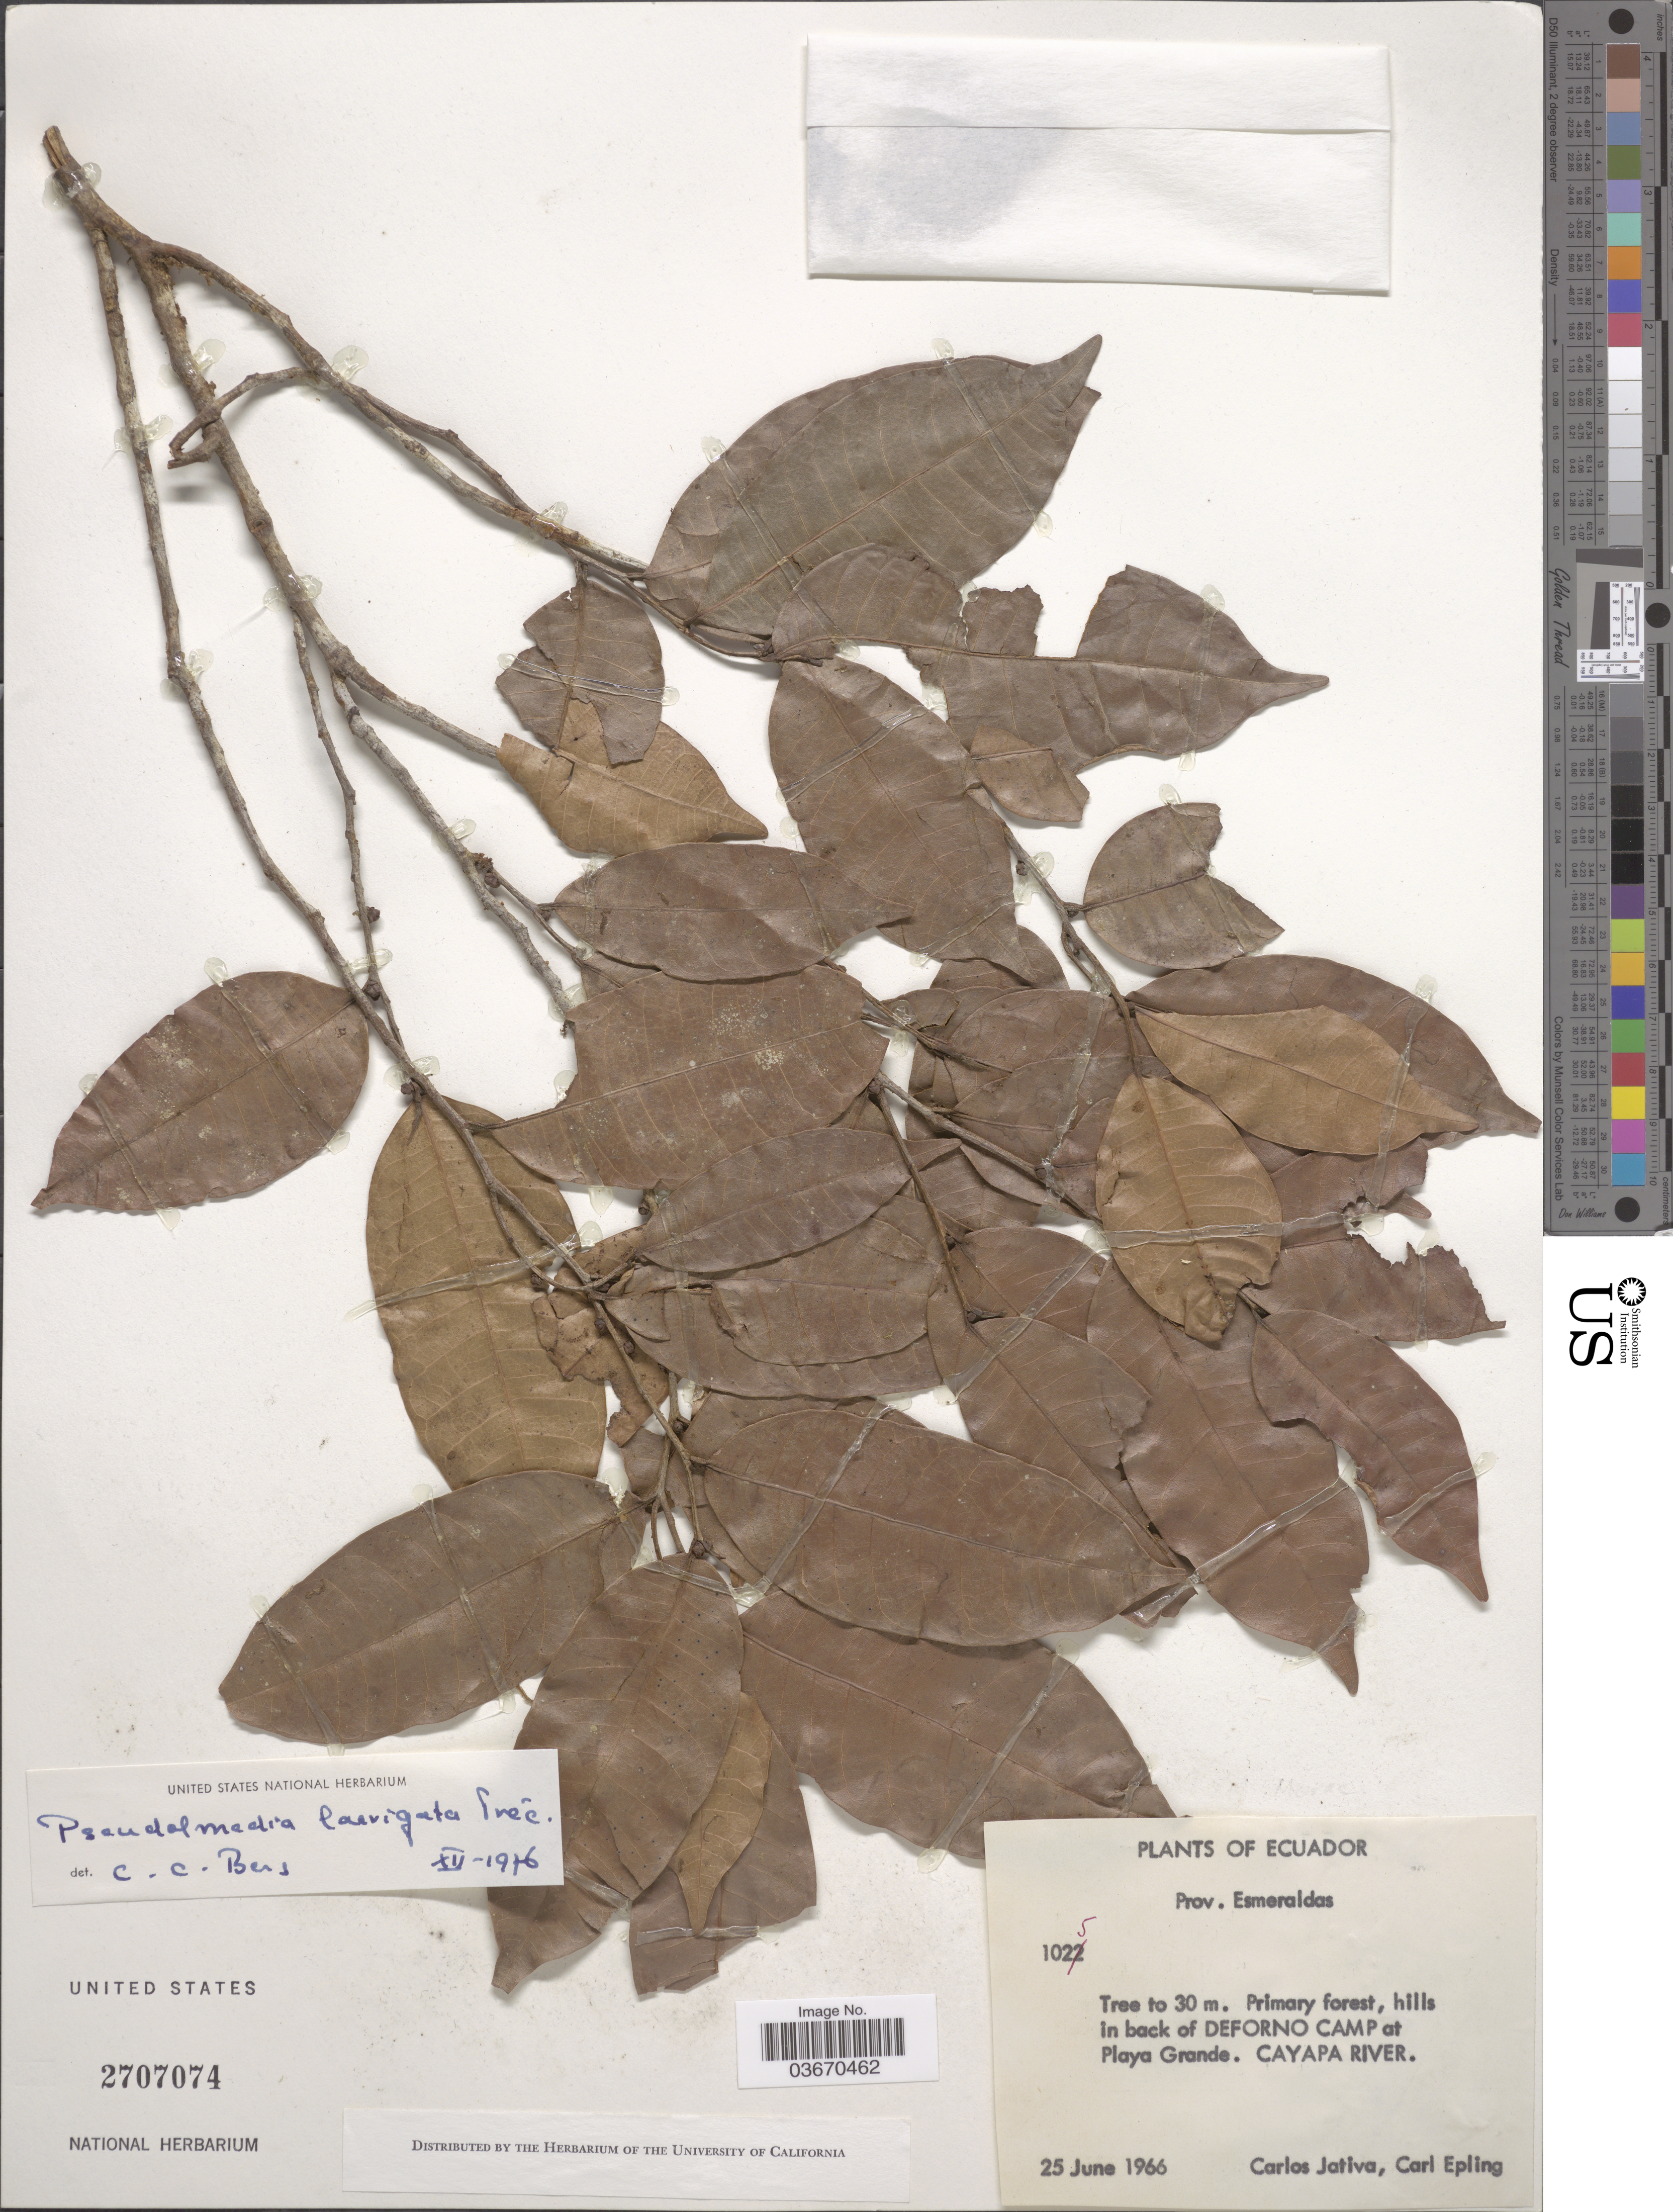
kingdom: Plantae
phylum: Tracheophyta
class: Magnoliopsida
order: Rosales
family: Moraceae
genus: Pseudolmedia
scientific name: Pseudolmedia laevigata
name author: Trécul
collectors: C. D. Játiva & C. C. Epling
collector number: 1025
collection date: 1966-06-25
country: Ecuador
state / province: Esmeraldas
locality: Hills in back of Deforno Camp at Playa Grande. Cayapa River.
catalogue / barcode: US 2707074